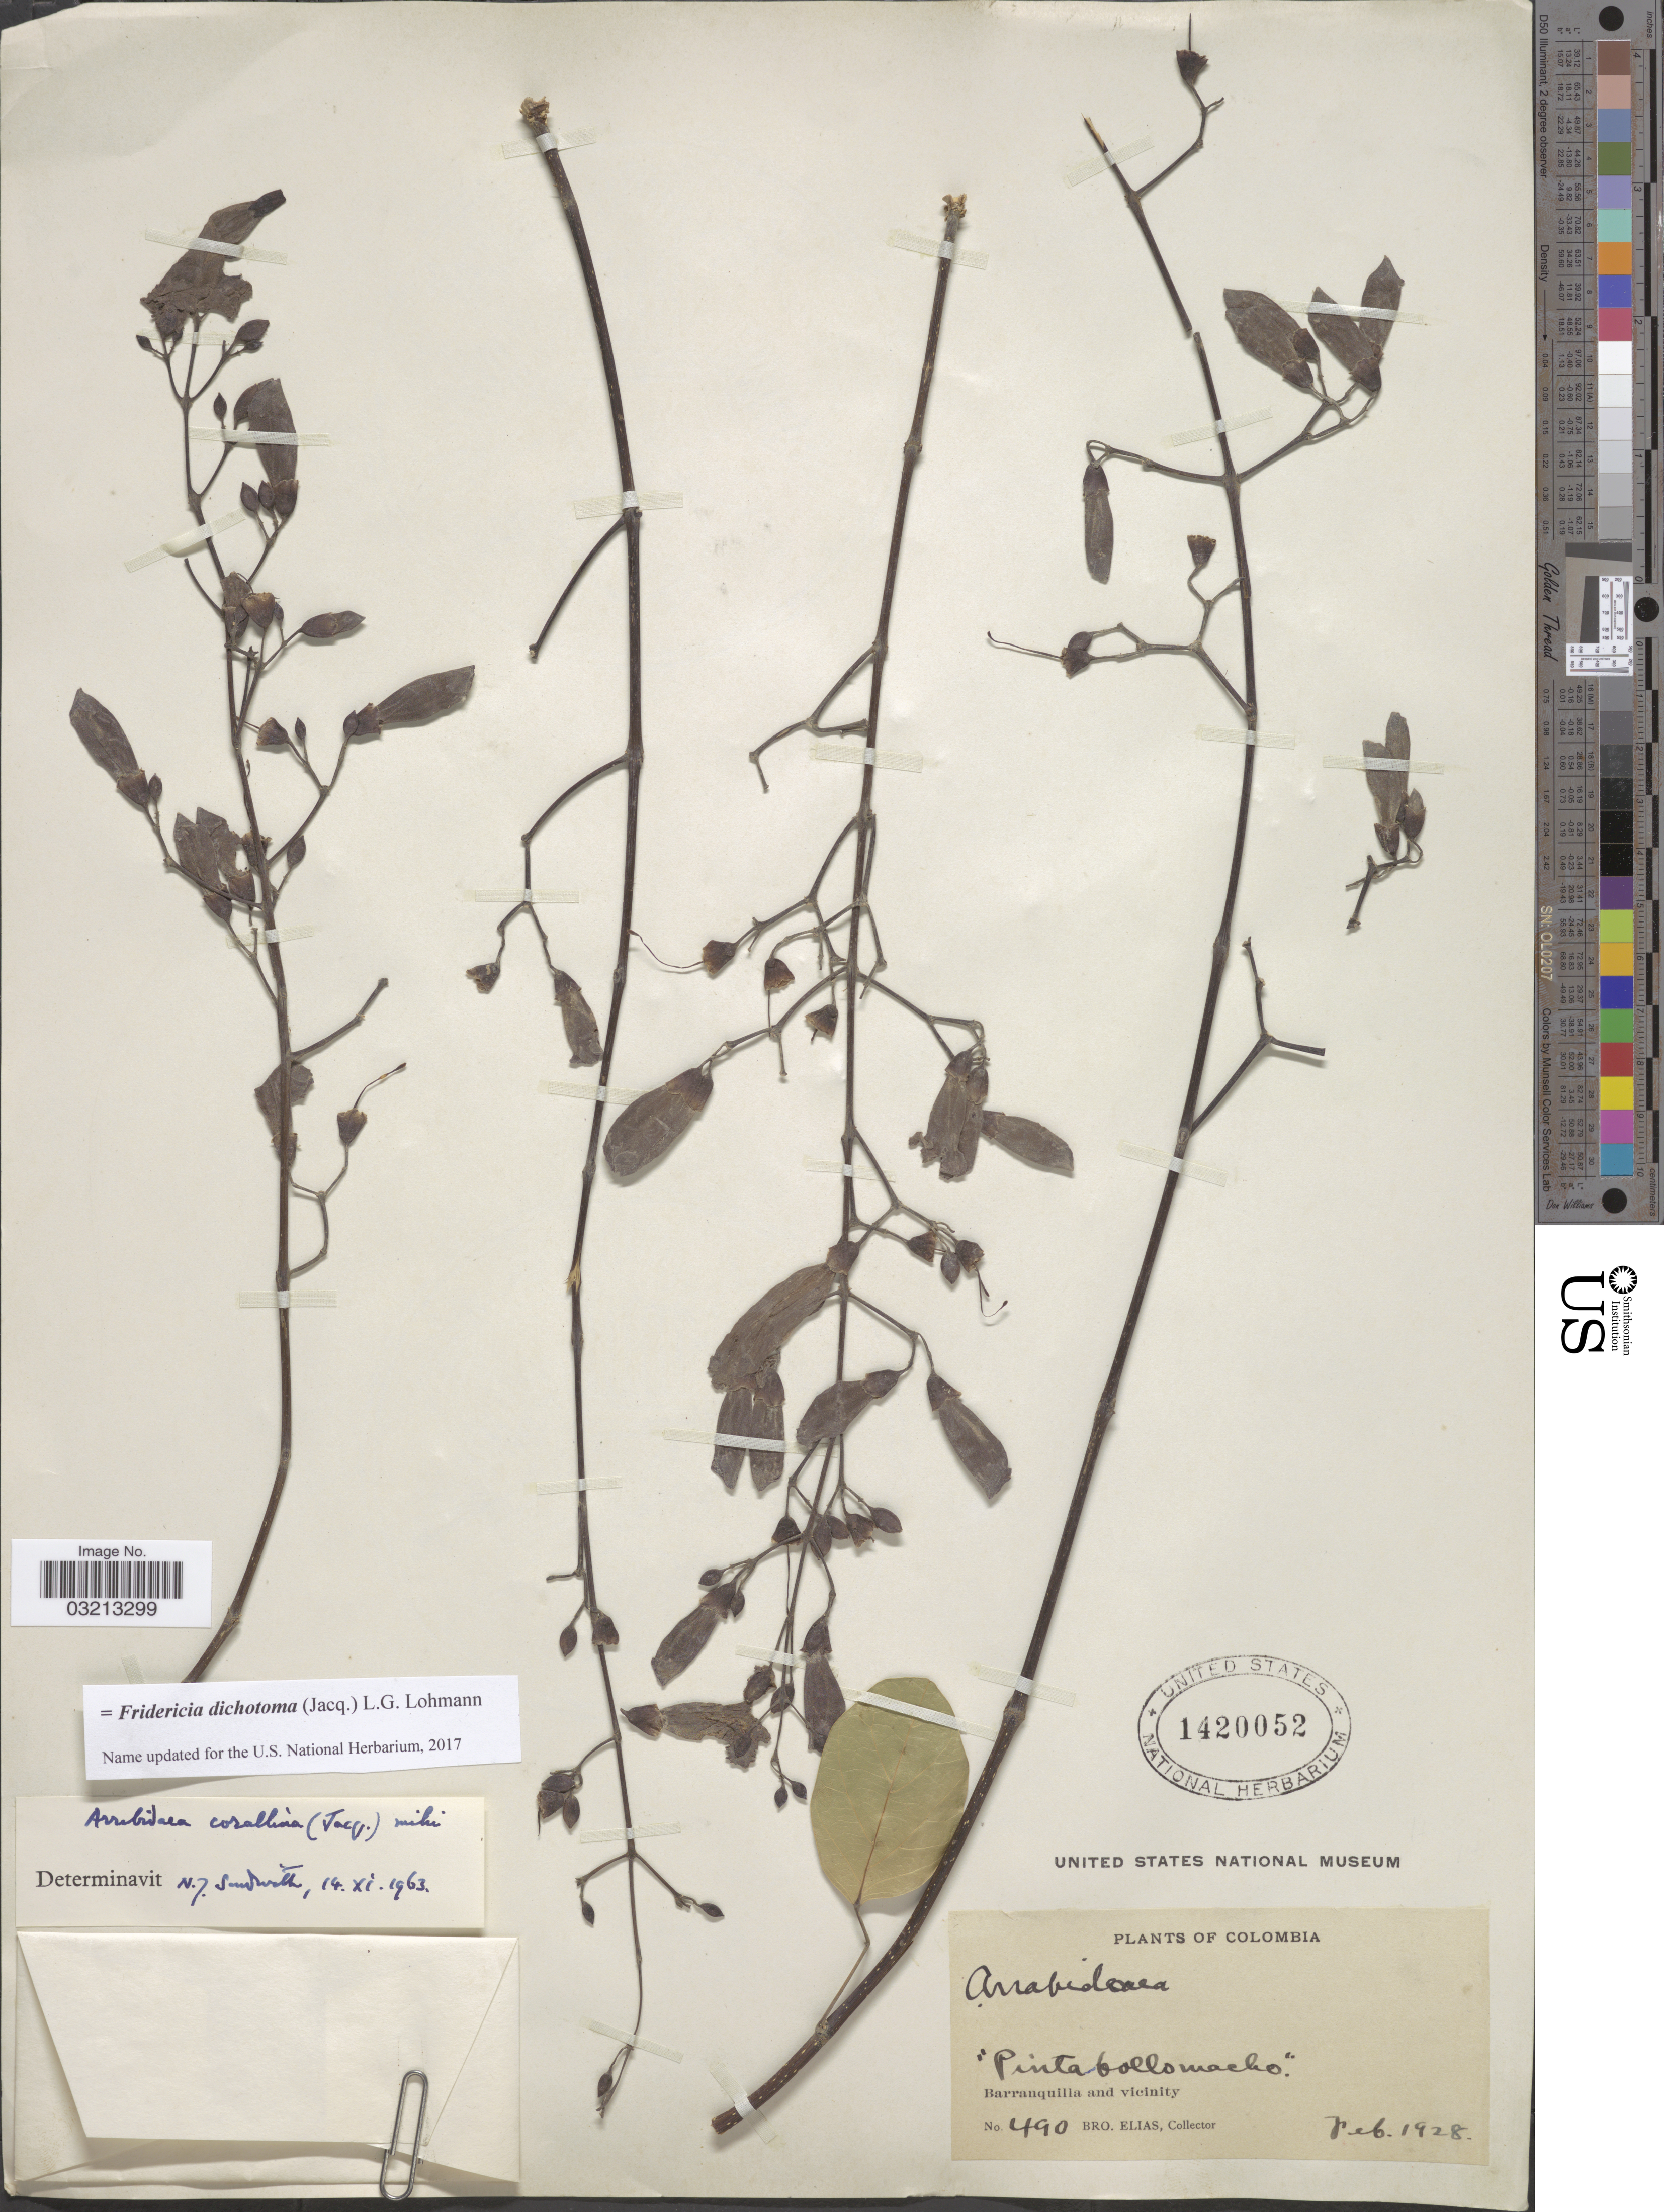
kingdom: Plantae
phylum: Tracheophyta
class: Magnoliopsida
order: Lamiales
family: Bignoniaceae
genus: Fridericia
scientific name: Fridericia dichotoma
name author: (Jacq.) L.G. Lohmann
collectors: Bro. Elias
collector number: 490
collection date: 1928-02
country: Colombia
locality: Barranquilla and vicinity.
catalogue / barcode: US 1420052